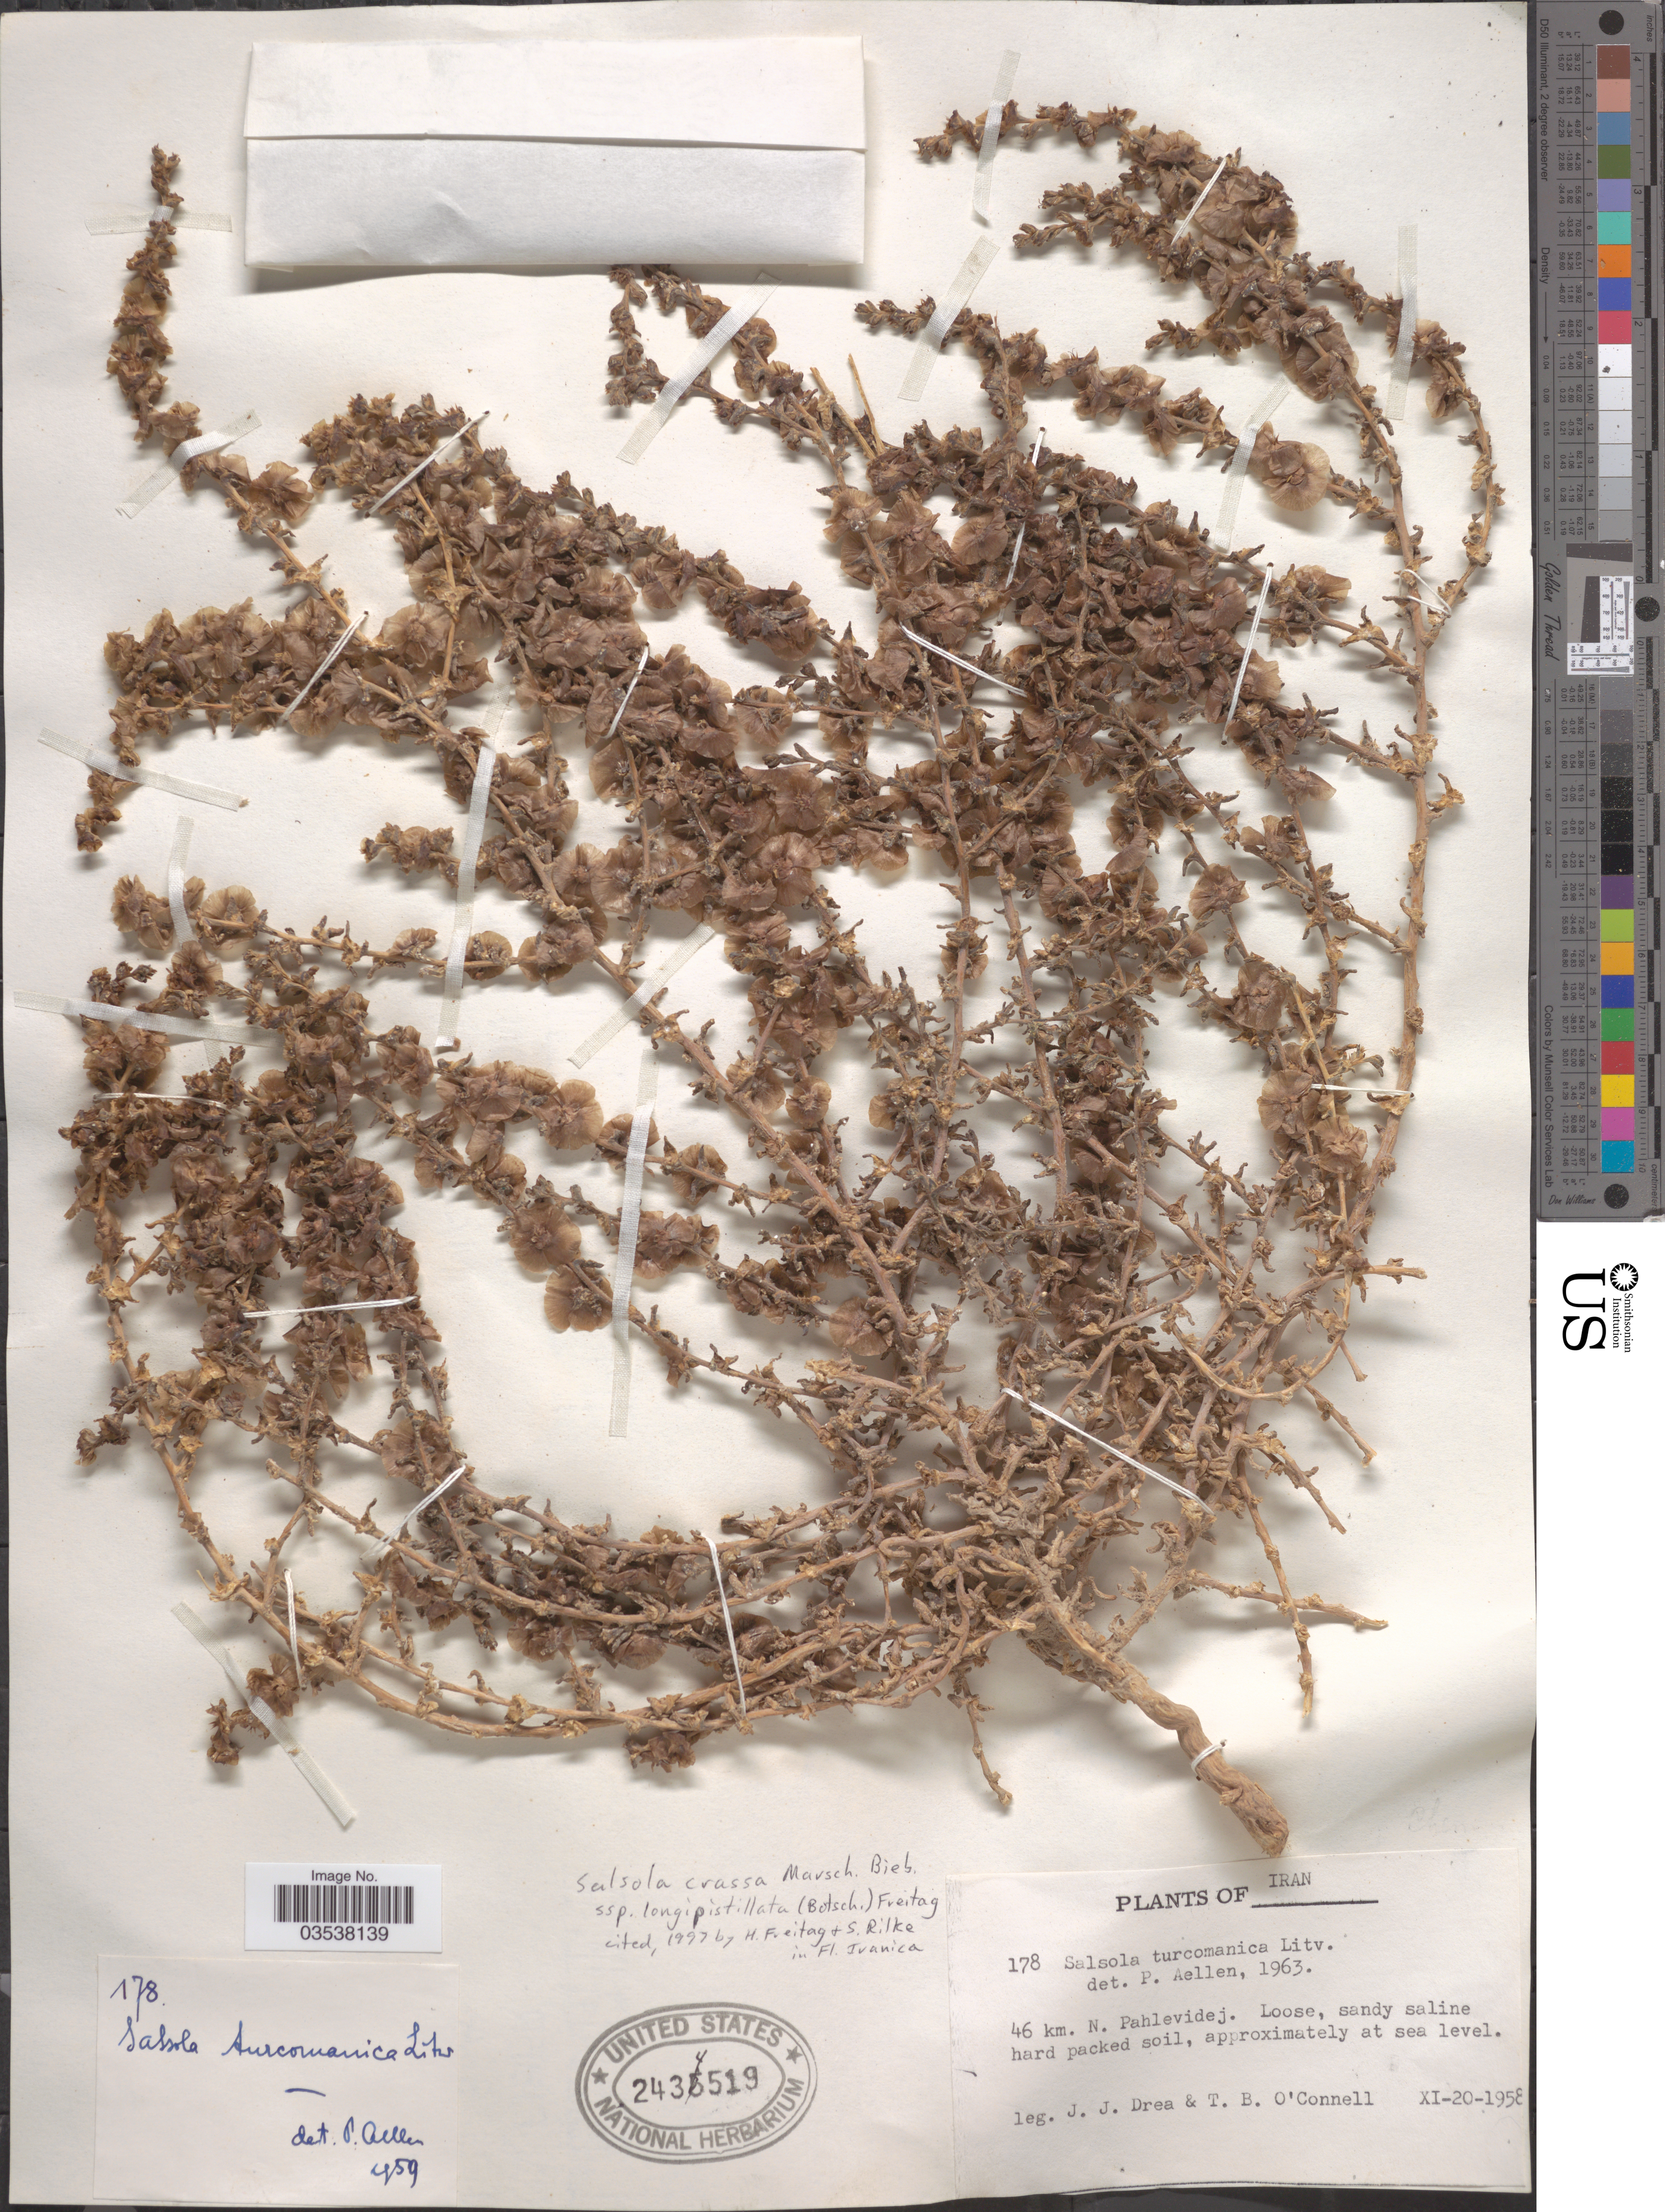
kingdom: Plantae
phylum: Tracheophyta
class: Magnoliopsida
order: Caryophyllales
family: Amaranthaceae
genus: Climacoptera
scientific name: Climacoptera longipistillata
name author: Botsch.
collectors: J. Drea & T. O'connell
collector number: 178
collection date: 1958-11-20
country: Iran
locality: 46 km. N. Pahlevidej.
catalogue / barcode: US 2434519